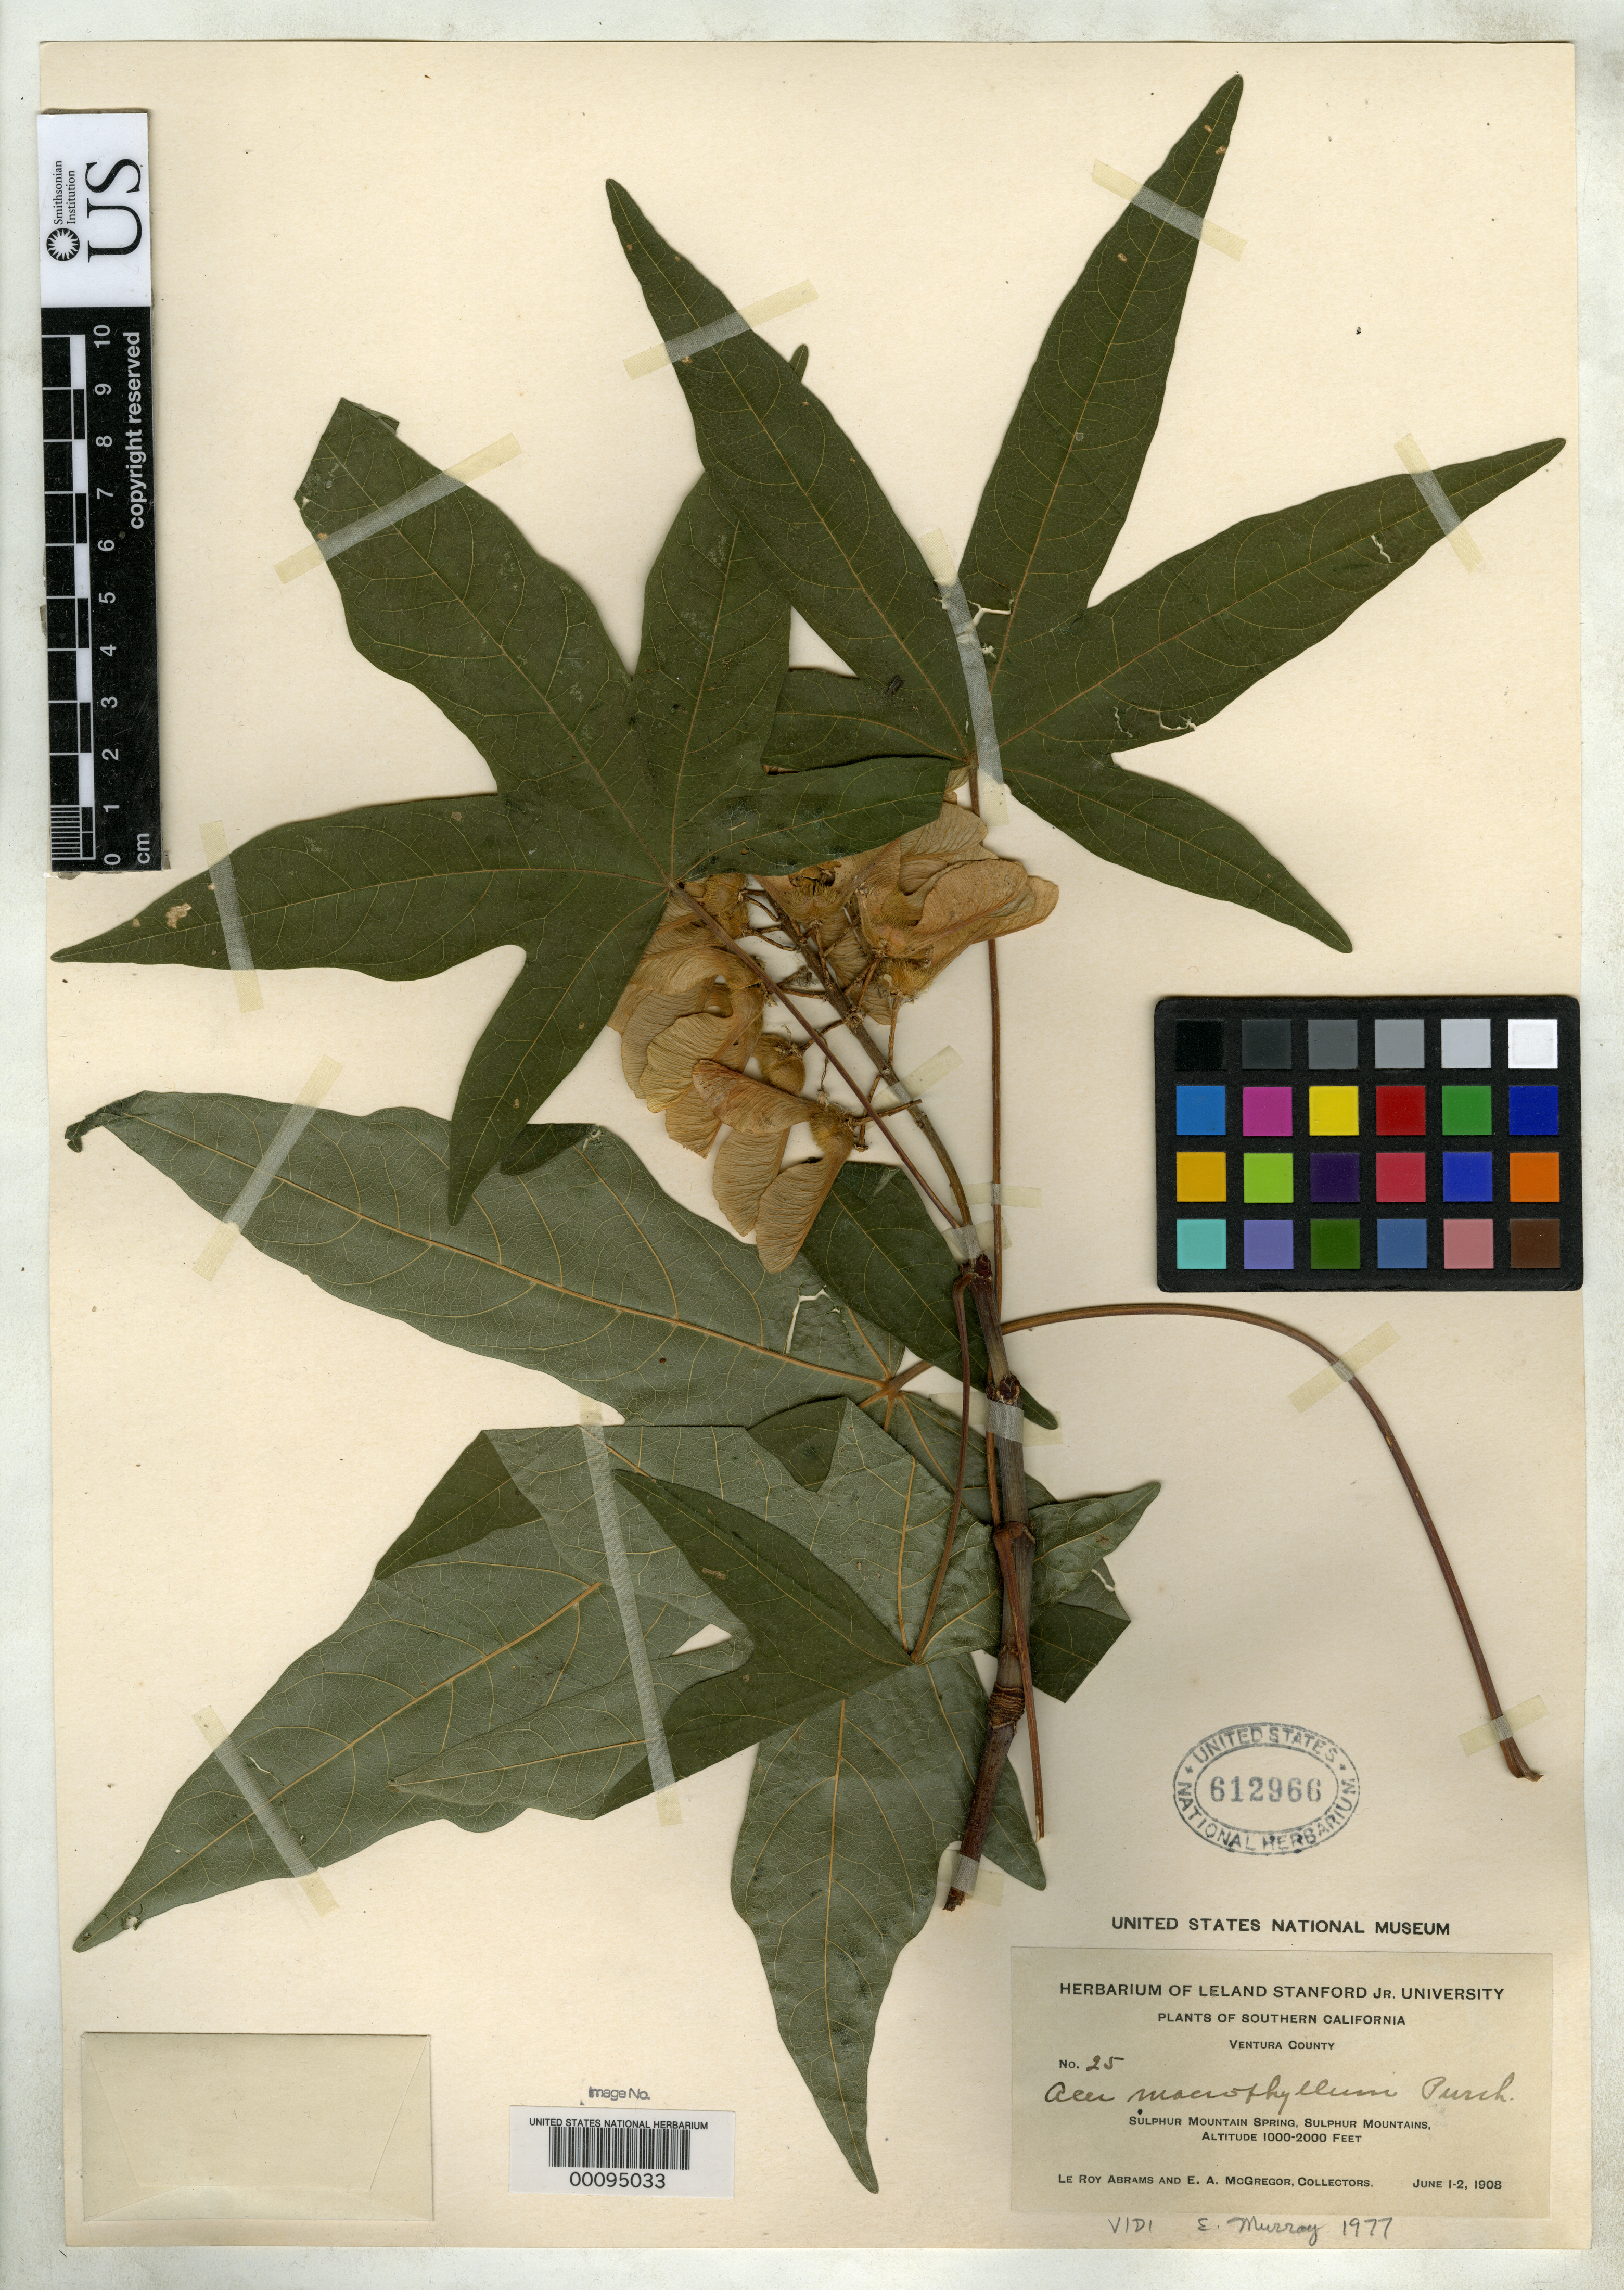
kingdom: Plantae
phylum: Tracheophyta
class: Magnoliopsida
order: Sapindales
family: Sapindaceae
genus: Acer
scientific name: Acer leptodactylon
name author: Greene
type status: Holotype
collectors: L. Abrams & E. A. McGregor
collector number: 25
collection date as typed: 01 Jun 1908 to 02 Jun 1908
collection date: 1908-06-01/1908-06-02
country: United States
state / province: California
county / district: Ventura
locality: Sulphur Mountains.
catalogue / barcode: US 612966